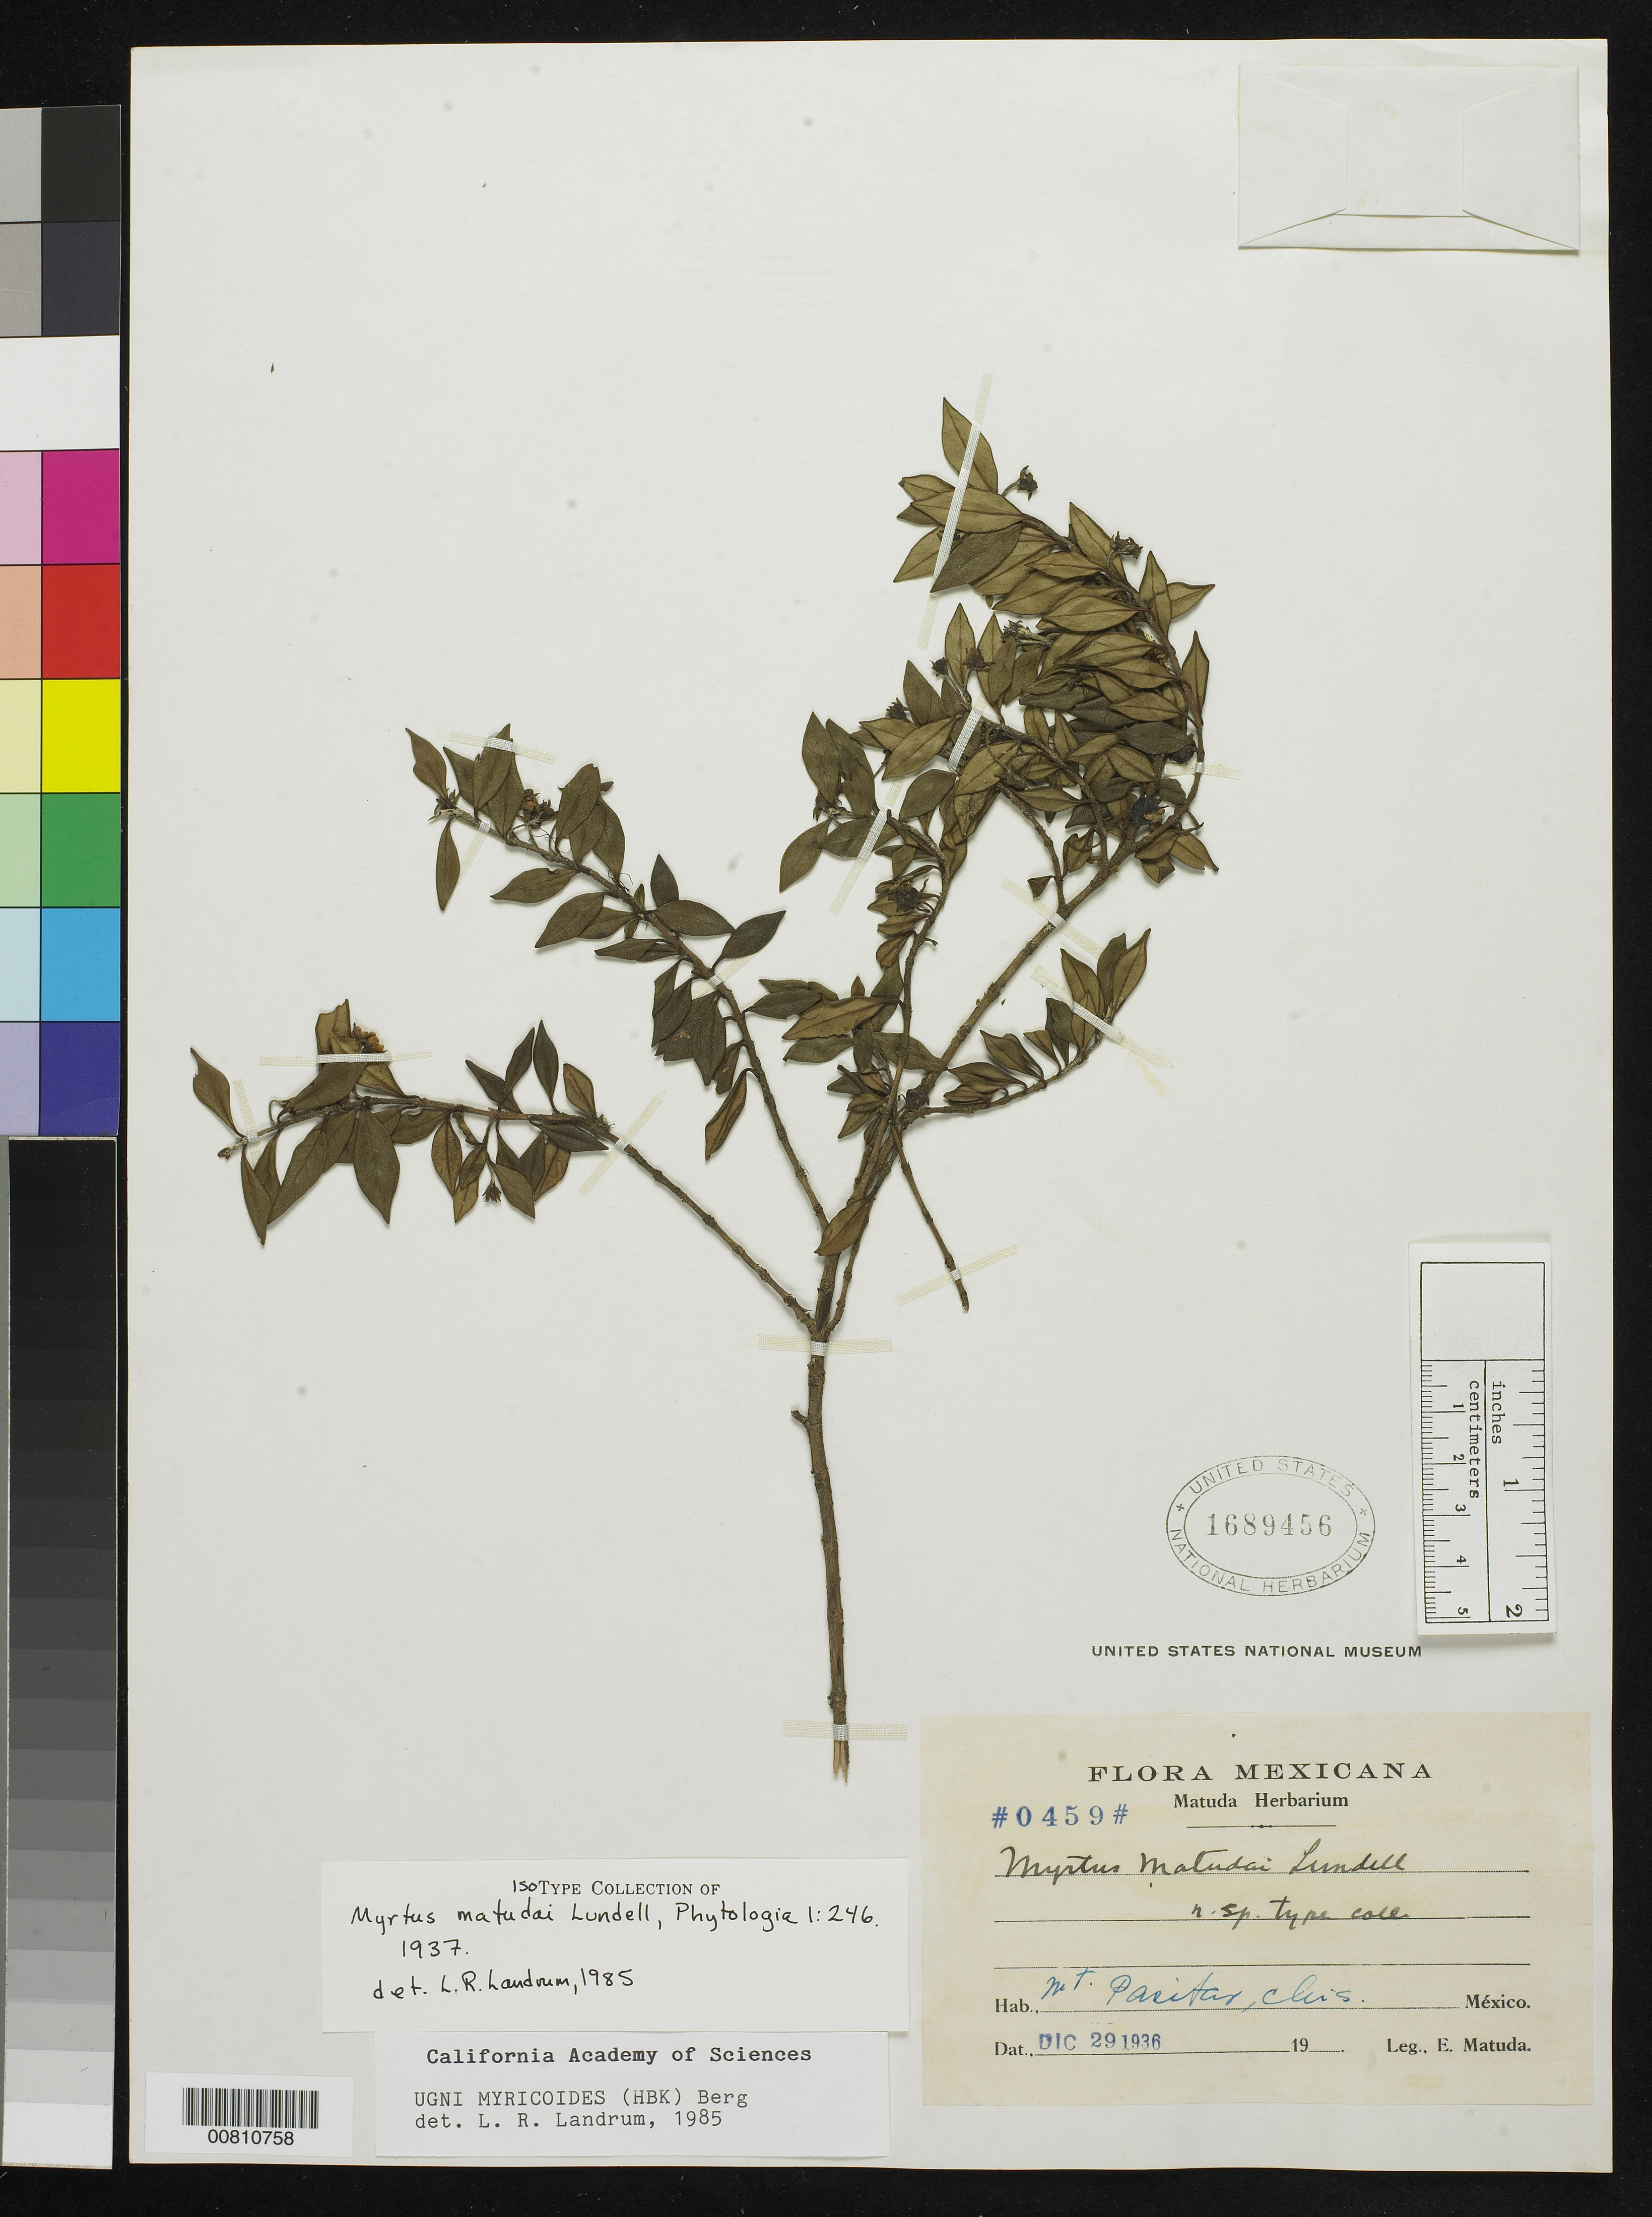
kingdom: Plantae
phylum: Tracheophyta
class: Magnoliopsida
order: Myrtales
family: Myrtaceae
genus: Myrtus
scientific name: Myrtus matudai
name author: Lundell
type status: Isotype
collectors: E. Matuda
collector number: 459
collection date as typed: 29 Dec 1936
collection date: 1936-12-29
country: Mexico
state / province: Chiapas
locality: Mt. Pasitar.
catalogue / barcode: US 1689456